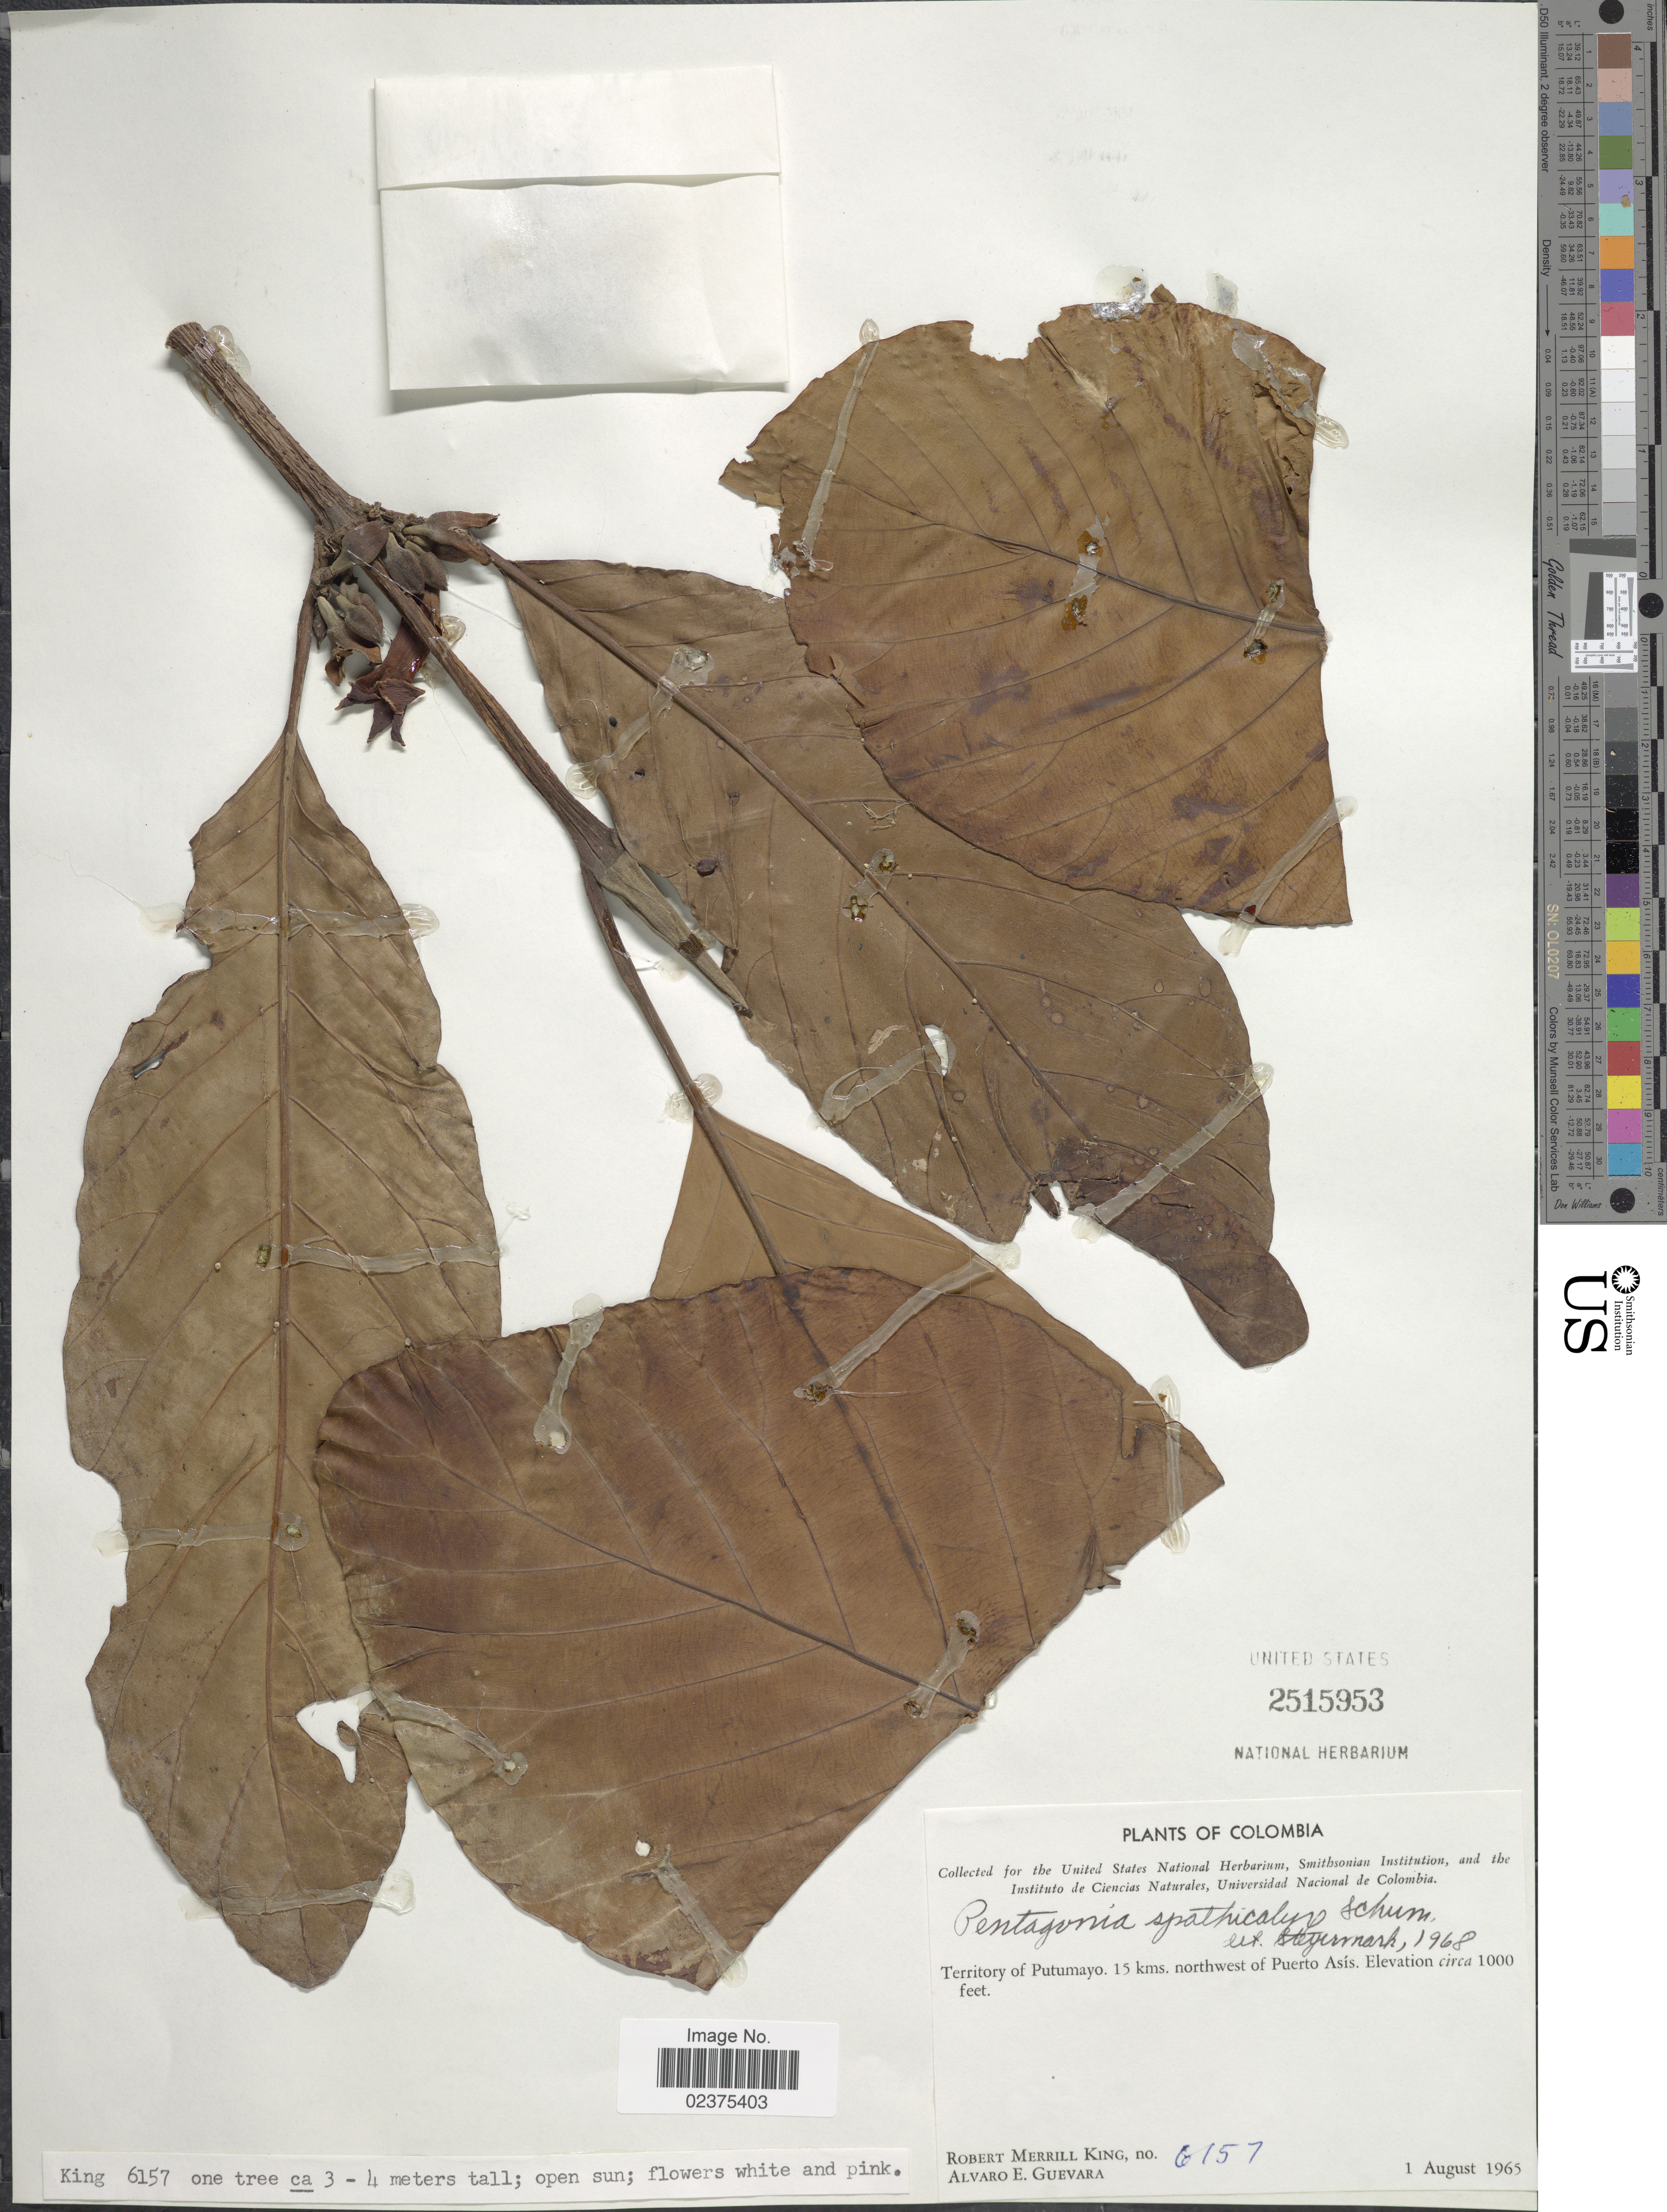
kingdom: Plantae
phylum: Tracheophyta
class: Magnoliopsida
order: Gentianales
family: Rubiaceae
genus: Pentagonia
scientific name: Pentagonia spathicalyx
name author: K. Schum.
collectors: R. M. King & A. E. Guevara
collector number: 657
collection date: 1965-08-01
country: Colombia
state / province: Putumayo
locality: Territory of Putumayo, 15 kms. northwest of Puerto Asis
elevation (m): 305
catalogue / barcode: US 2515953